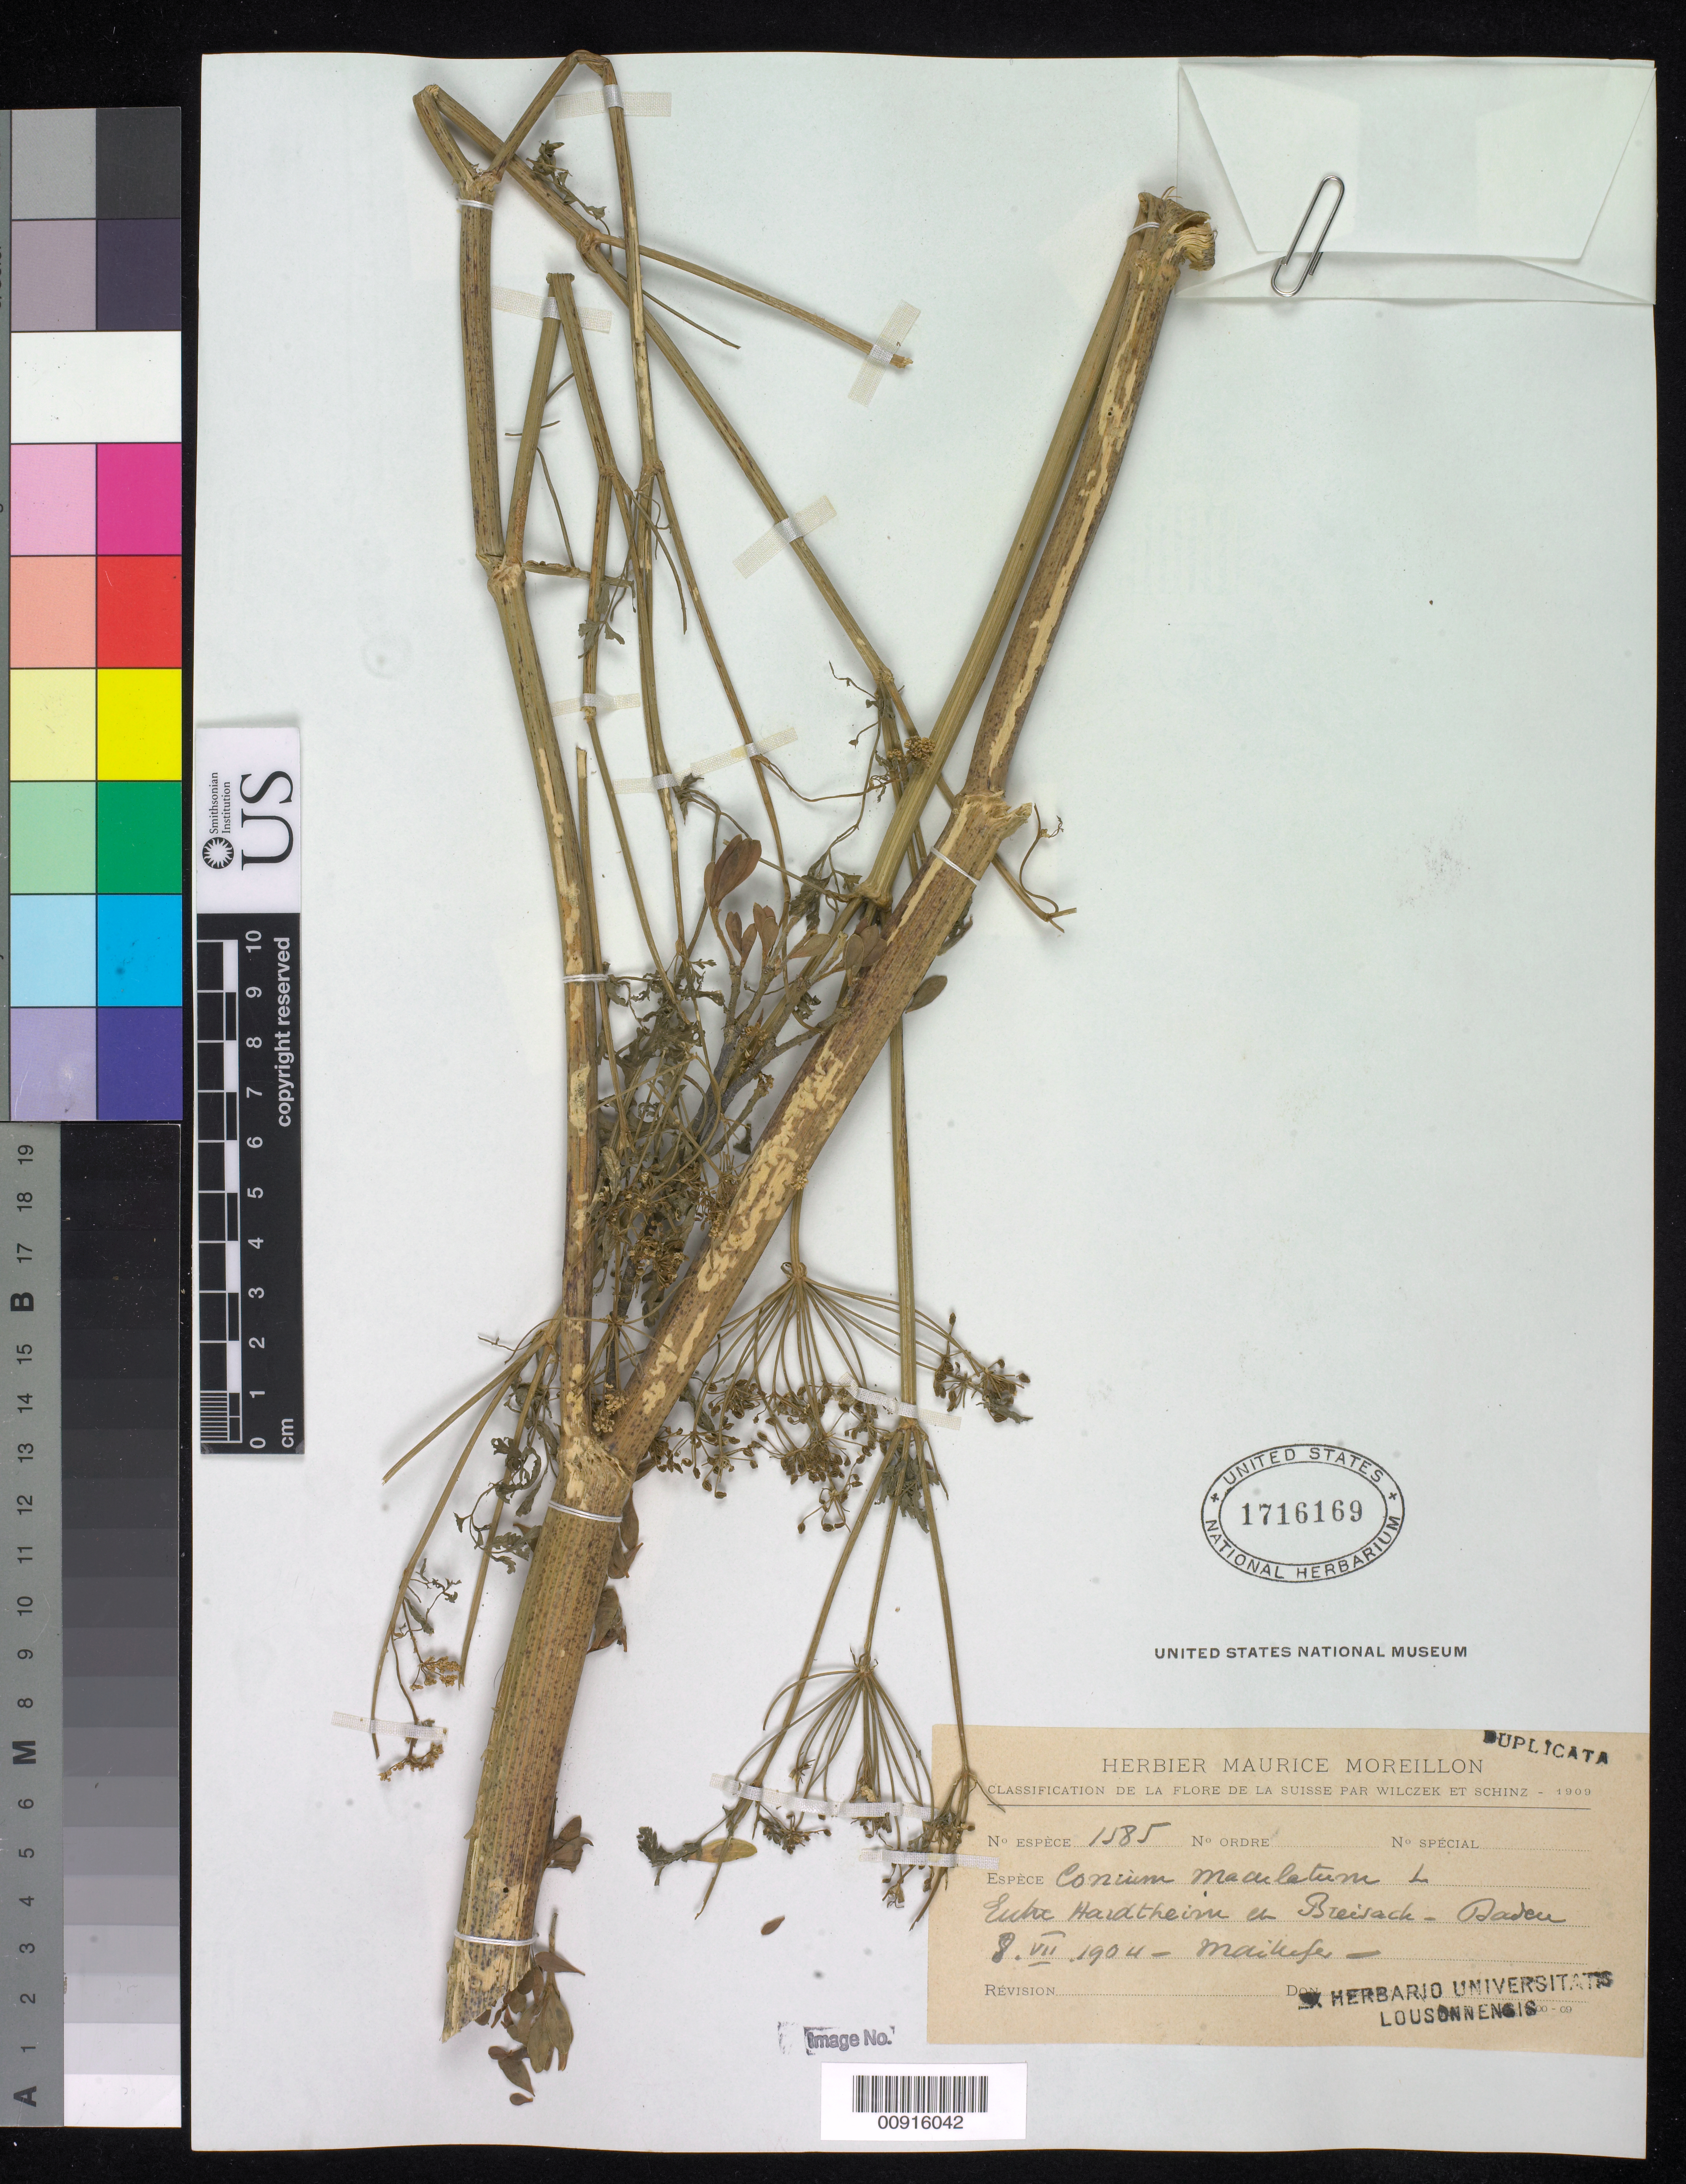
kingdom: Plantae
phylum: Tracheophyta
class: Magnoliopsida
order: Apiales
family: Apiaceae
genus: Conium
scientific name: Conium maculatum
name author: L.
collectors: M. Moreillon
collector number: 1185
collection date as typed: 08 Jul 1904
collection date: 1904-07-08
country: Switzerland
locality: Eutre Hardtheim ei Breisack, Dadeu.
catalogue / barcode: US 1716169